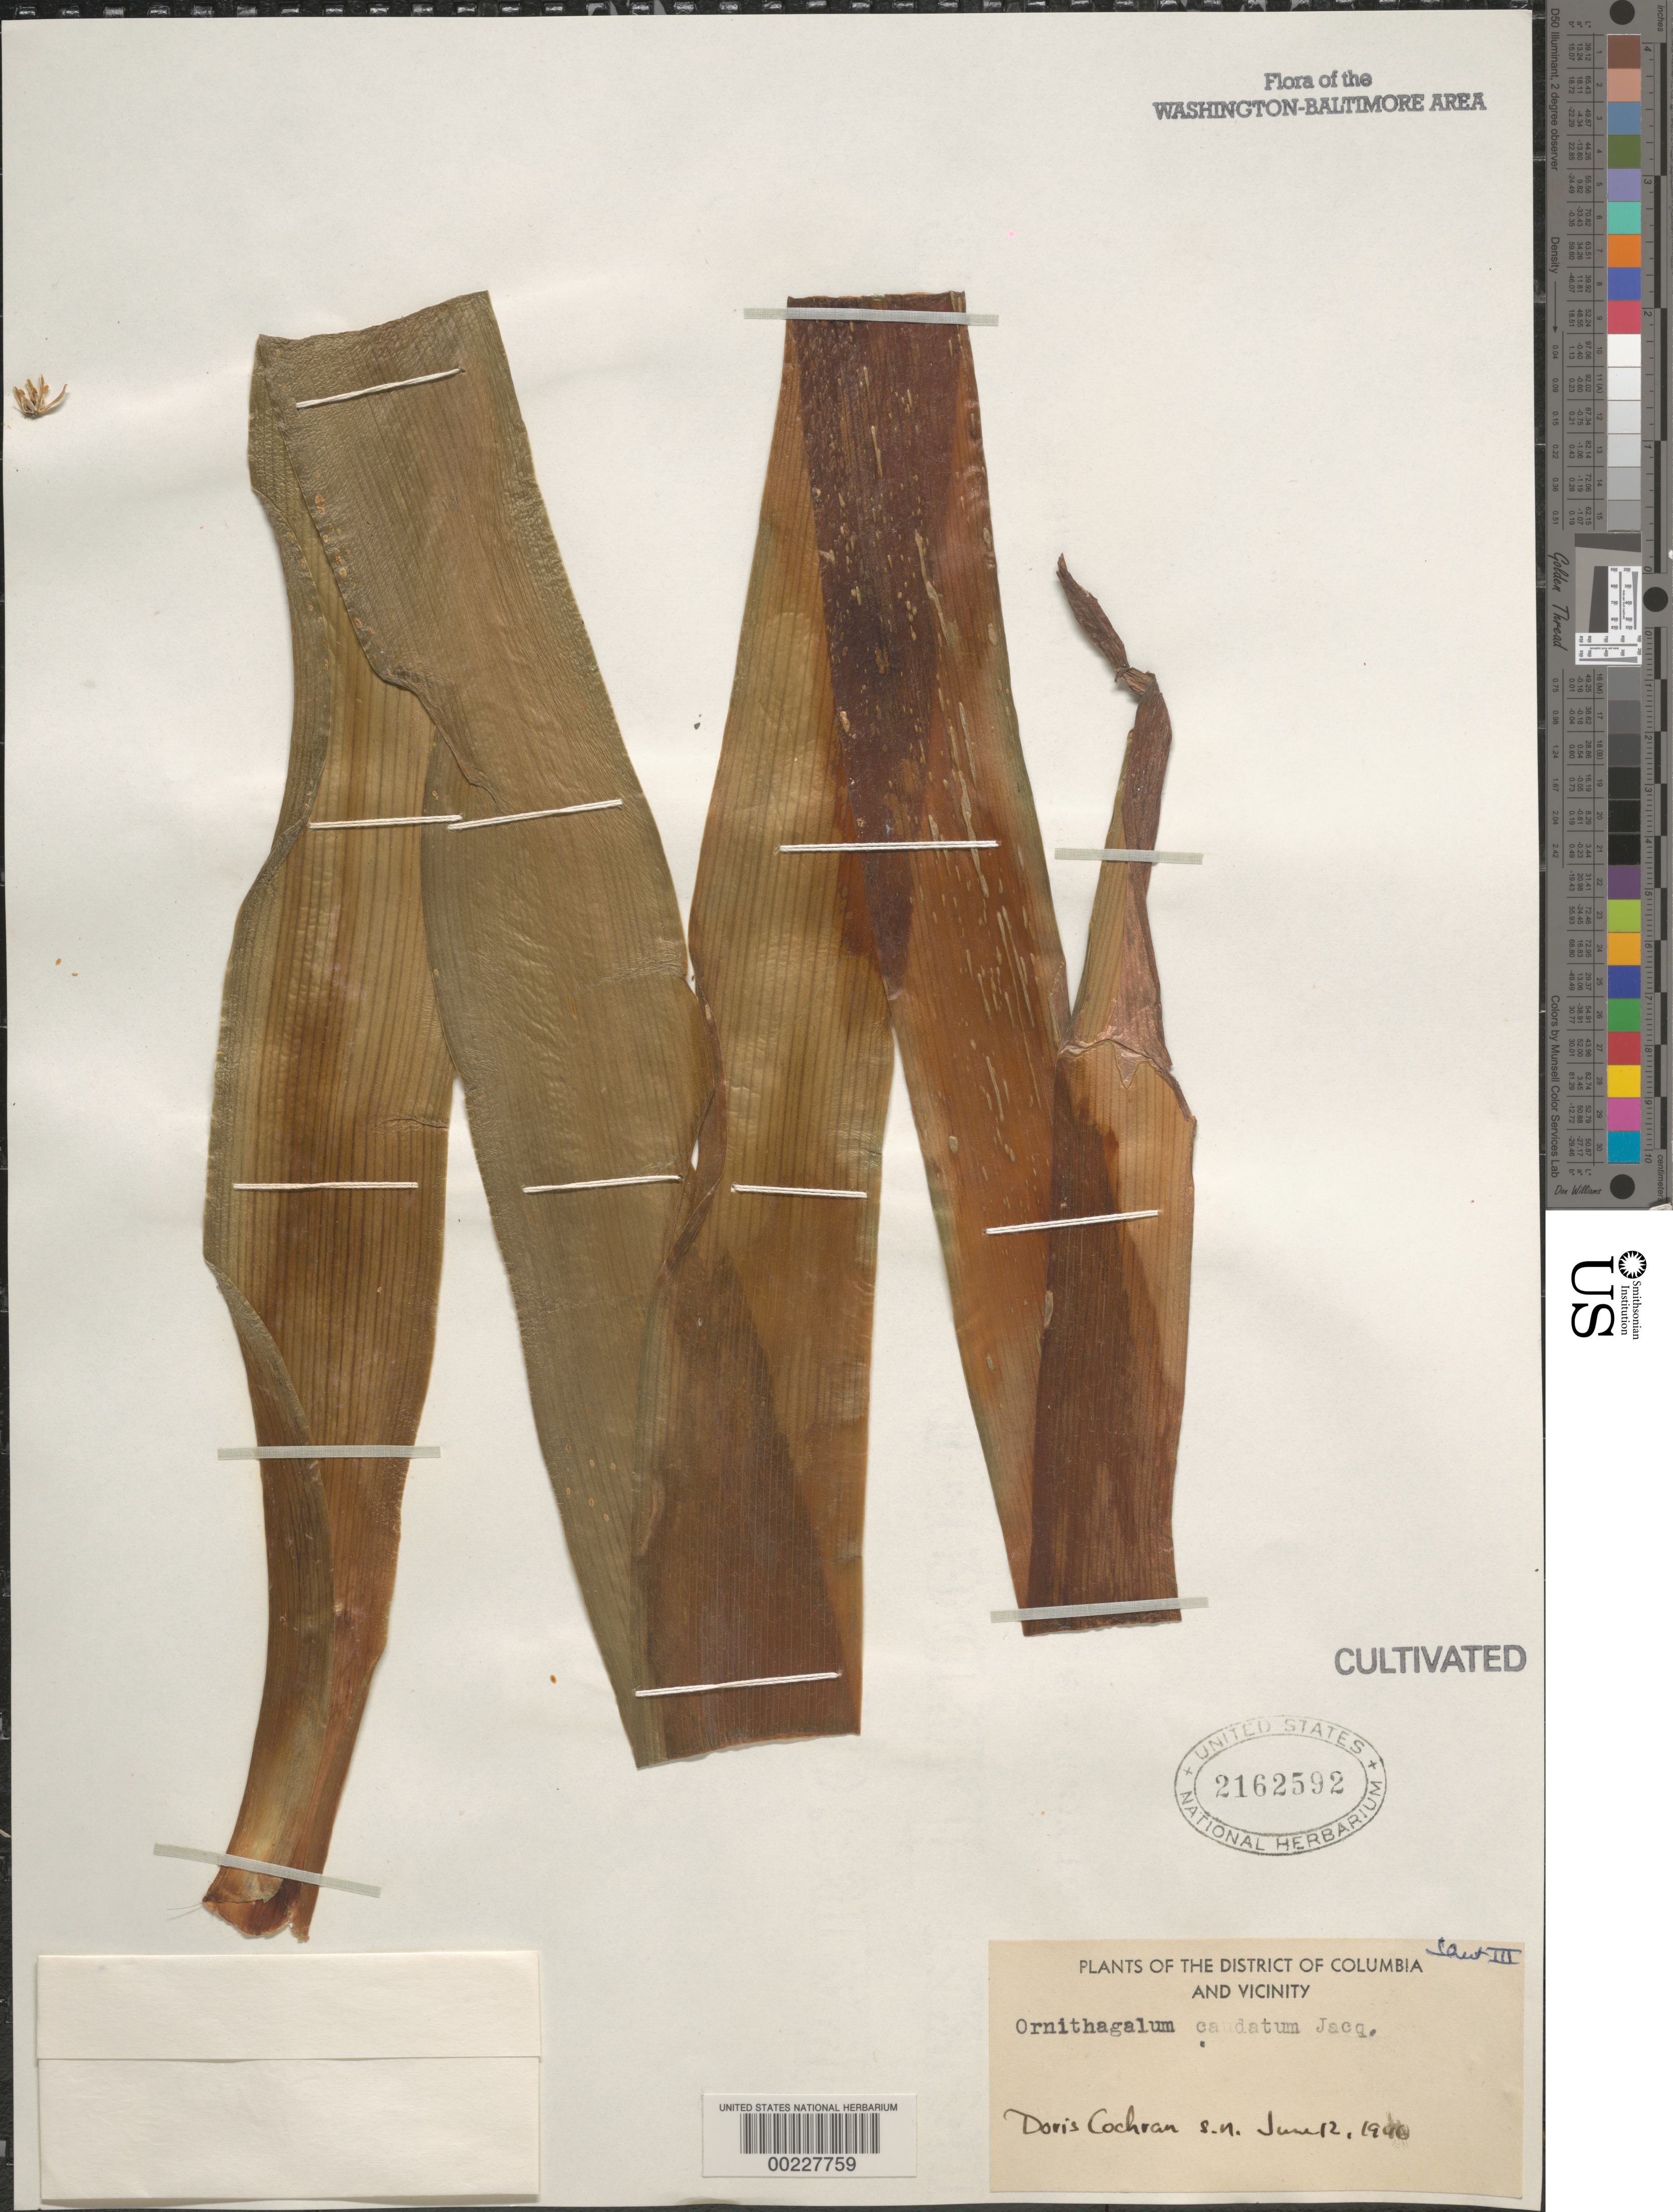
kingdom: Plantae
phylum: Tracheophyta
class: Liliopsida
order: Asparagales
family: Asparagaceae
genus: Ornithogalum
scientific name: Ornithogalum caudatum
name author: Aiton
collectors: D. M. Cochran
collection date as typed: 12 Jun 1946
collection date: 1946-06-12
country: United States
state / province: Maryland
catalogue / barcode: US 2162592